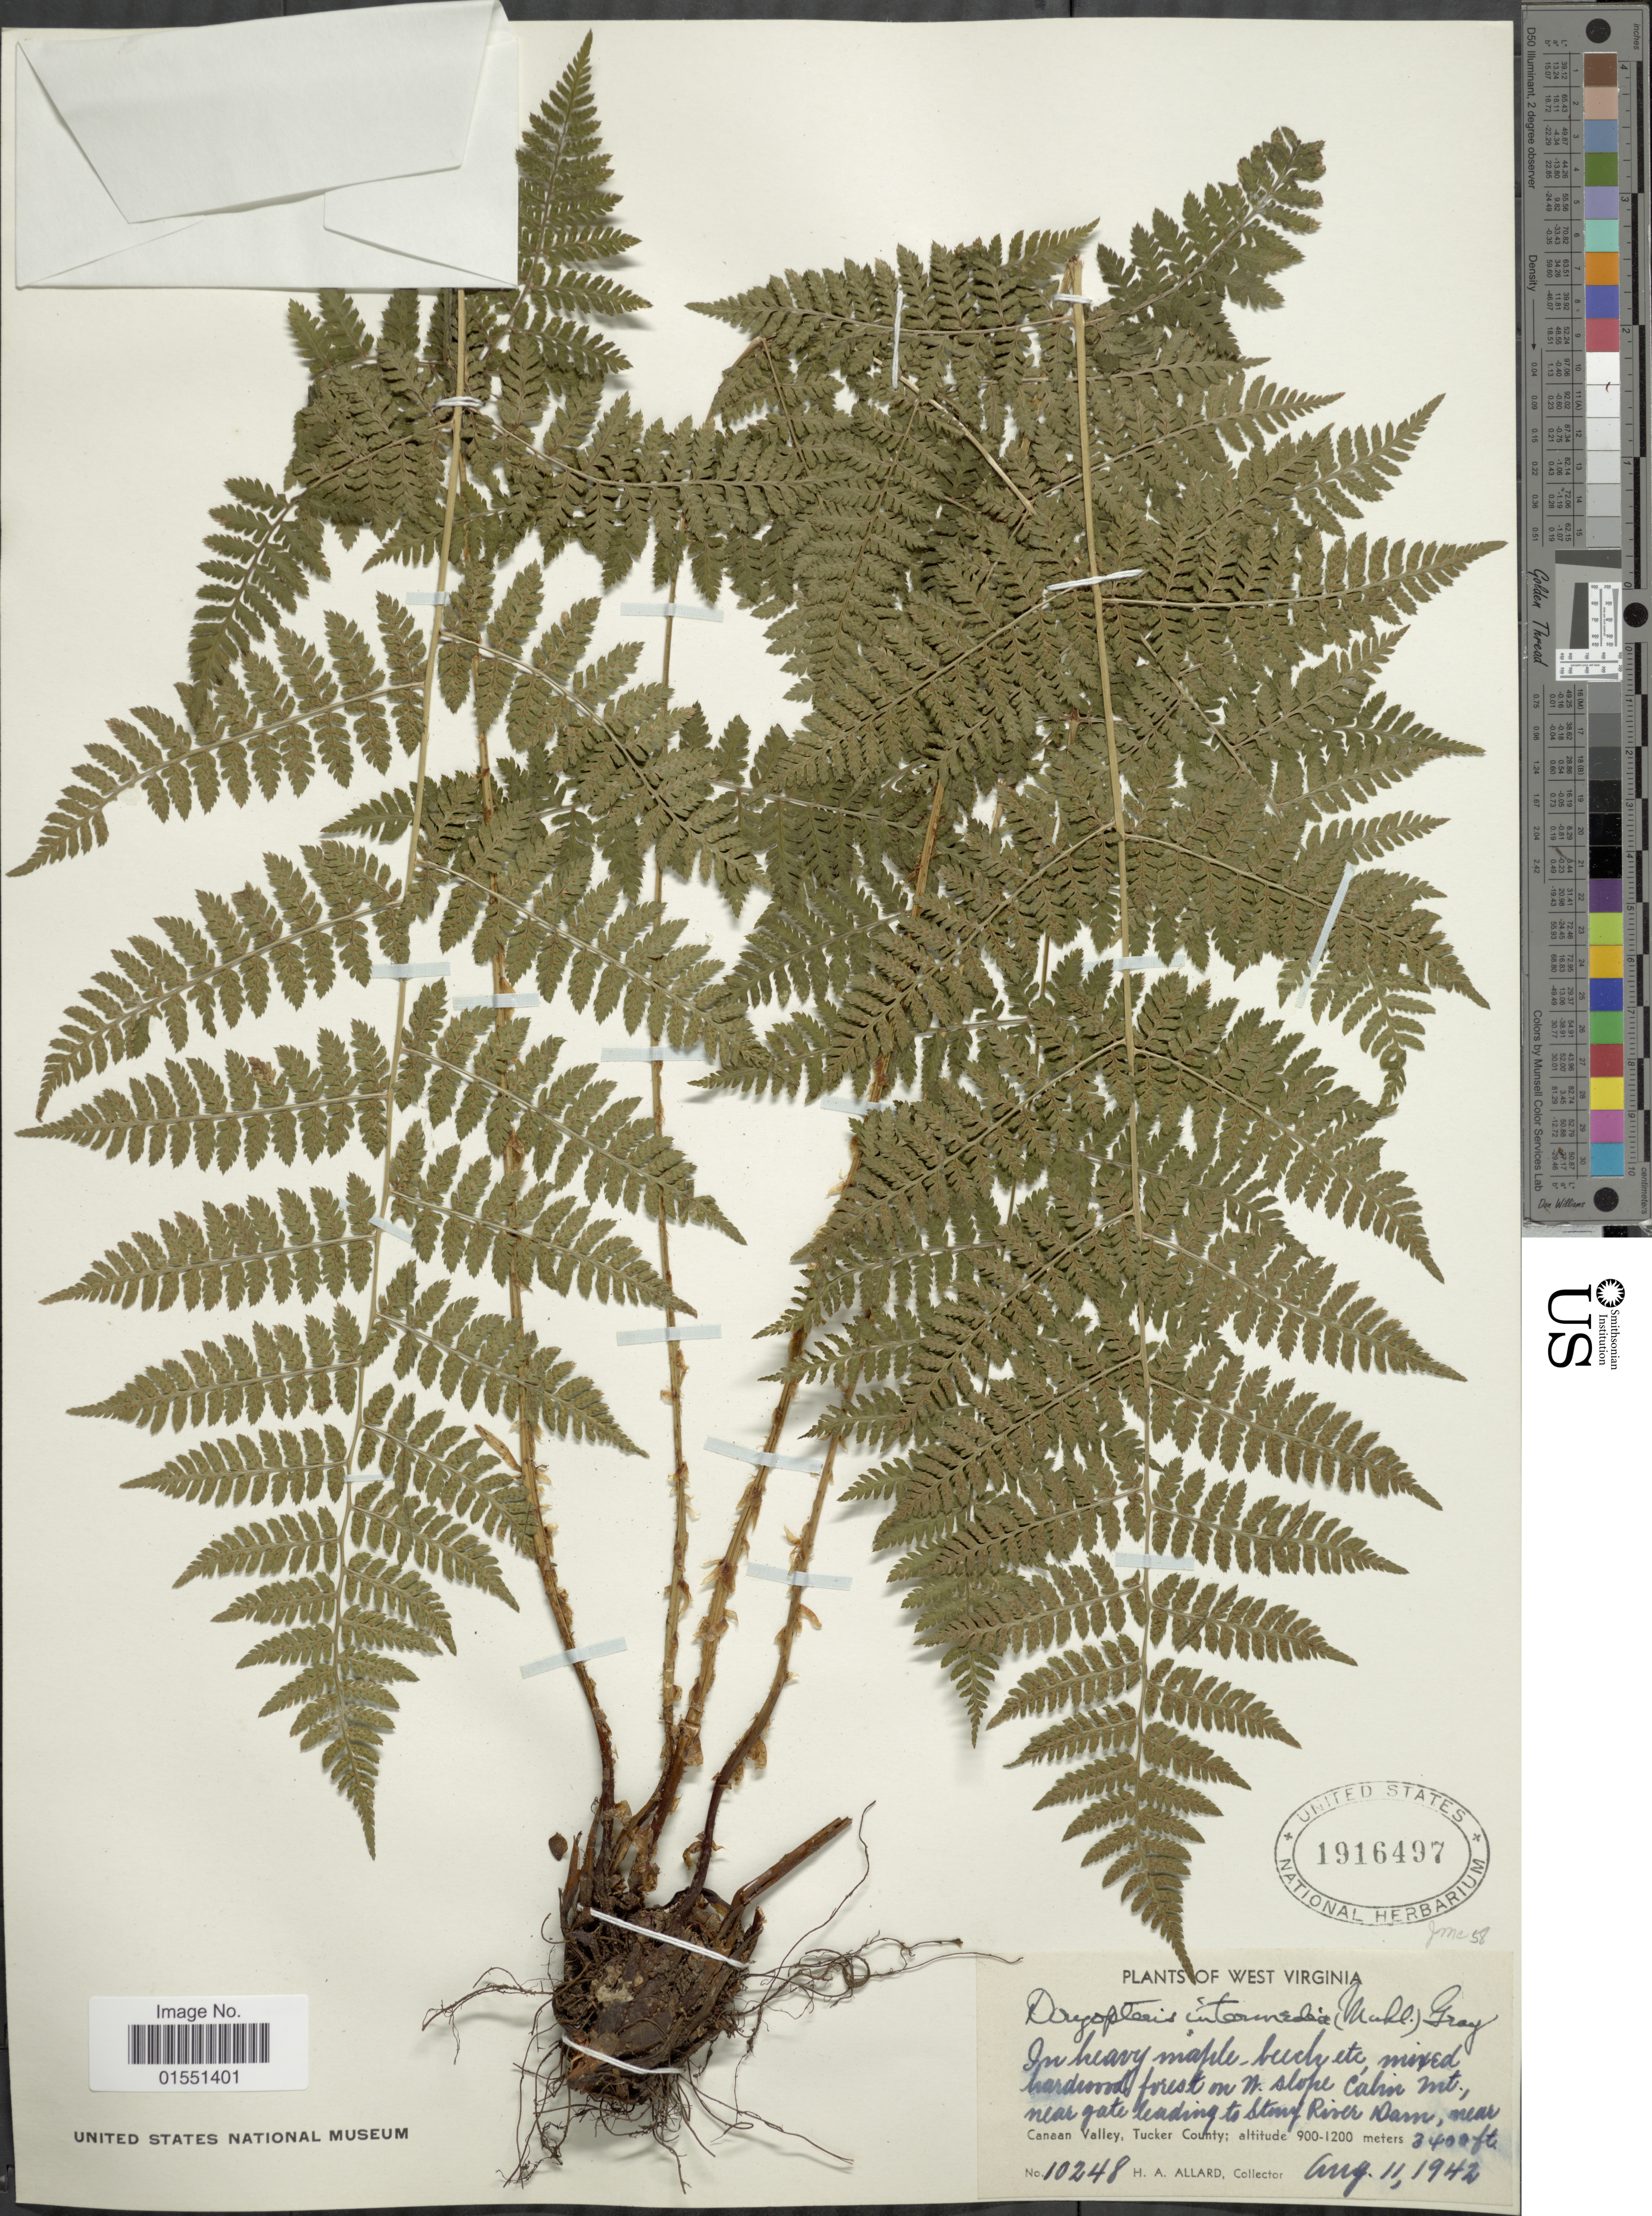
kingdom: Plantae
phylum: Tracheophyta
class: Polypodiopsida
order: Polypodiales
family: Dryopteridaceae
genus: Dryopteris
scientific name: Dryopteris intermedia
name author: (Muhl.) A. Gray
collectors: H. A. Allard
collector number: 10248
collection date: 1942-08-11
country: United States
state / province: West Virginia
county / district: Tucker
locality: Mixed hardwood forest on N. slope Cabin Mt., near gate leading to Stony River Dam. Canaan Valley, Tucker County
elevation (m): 1036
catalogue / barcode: US 1916497